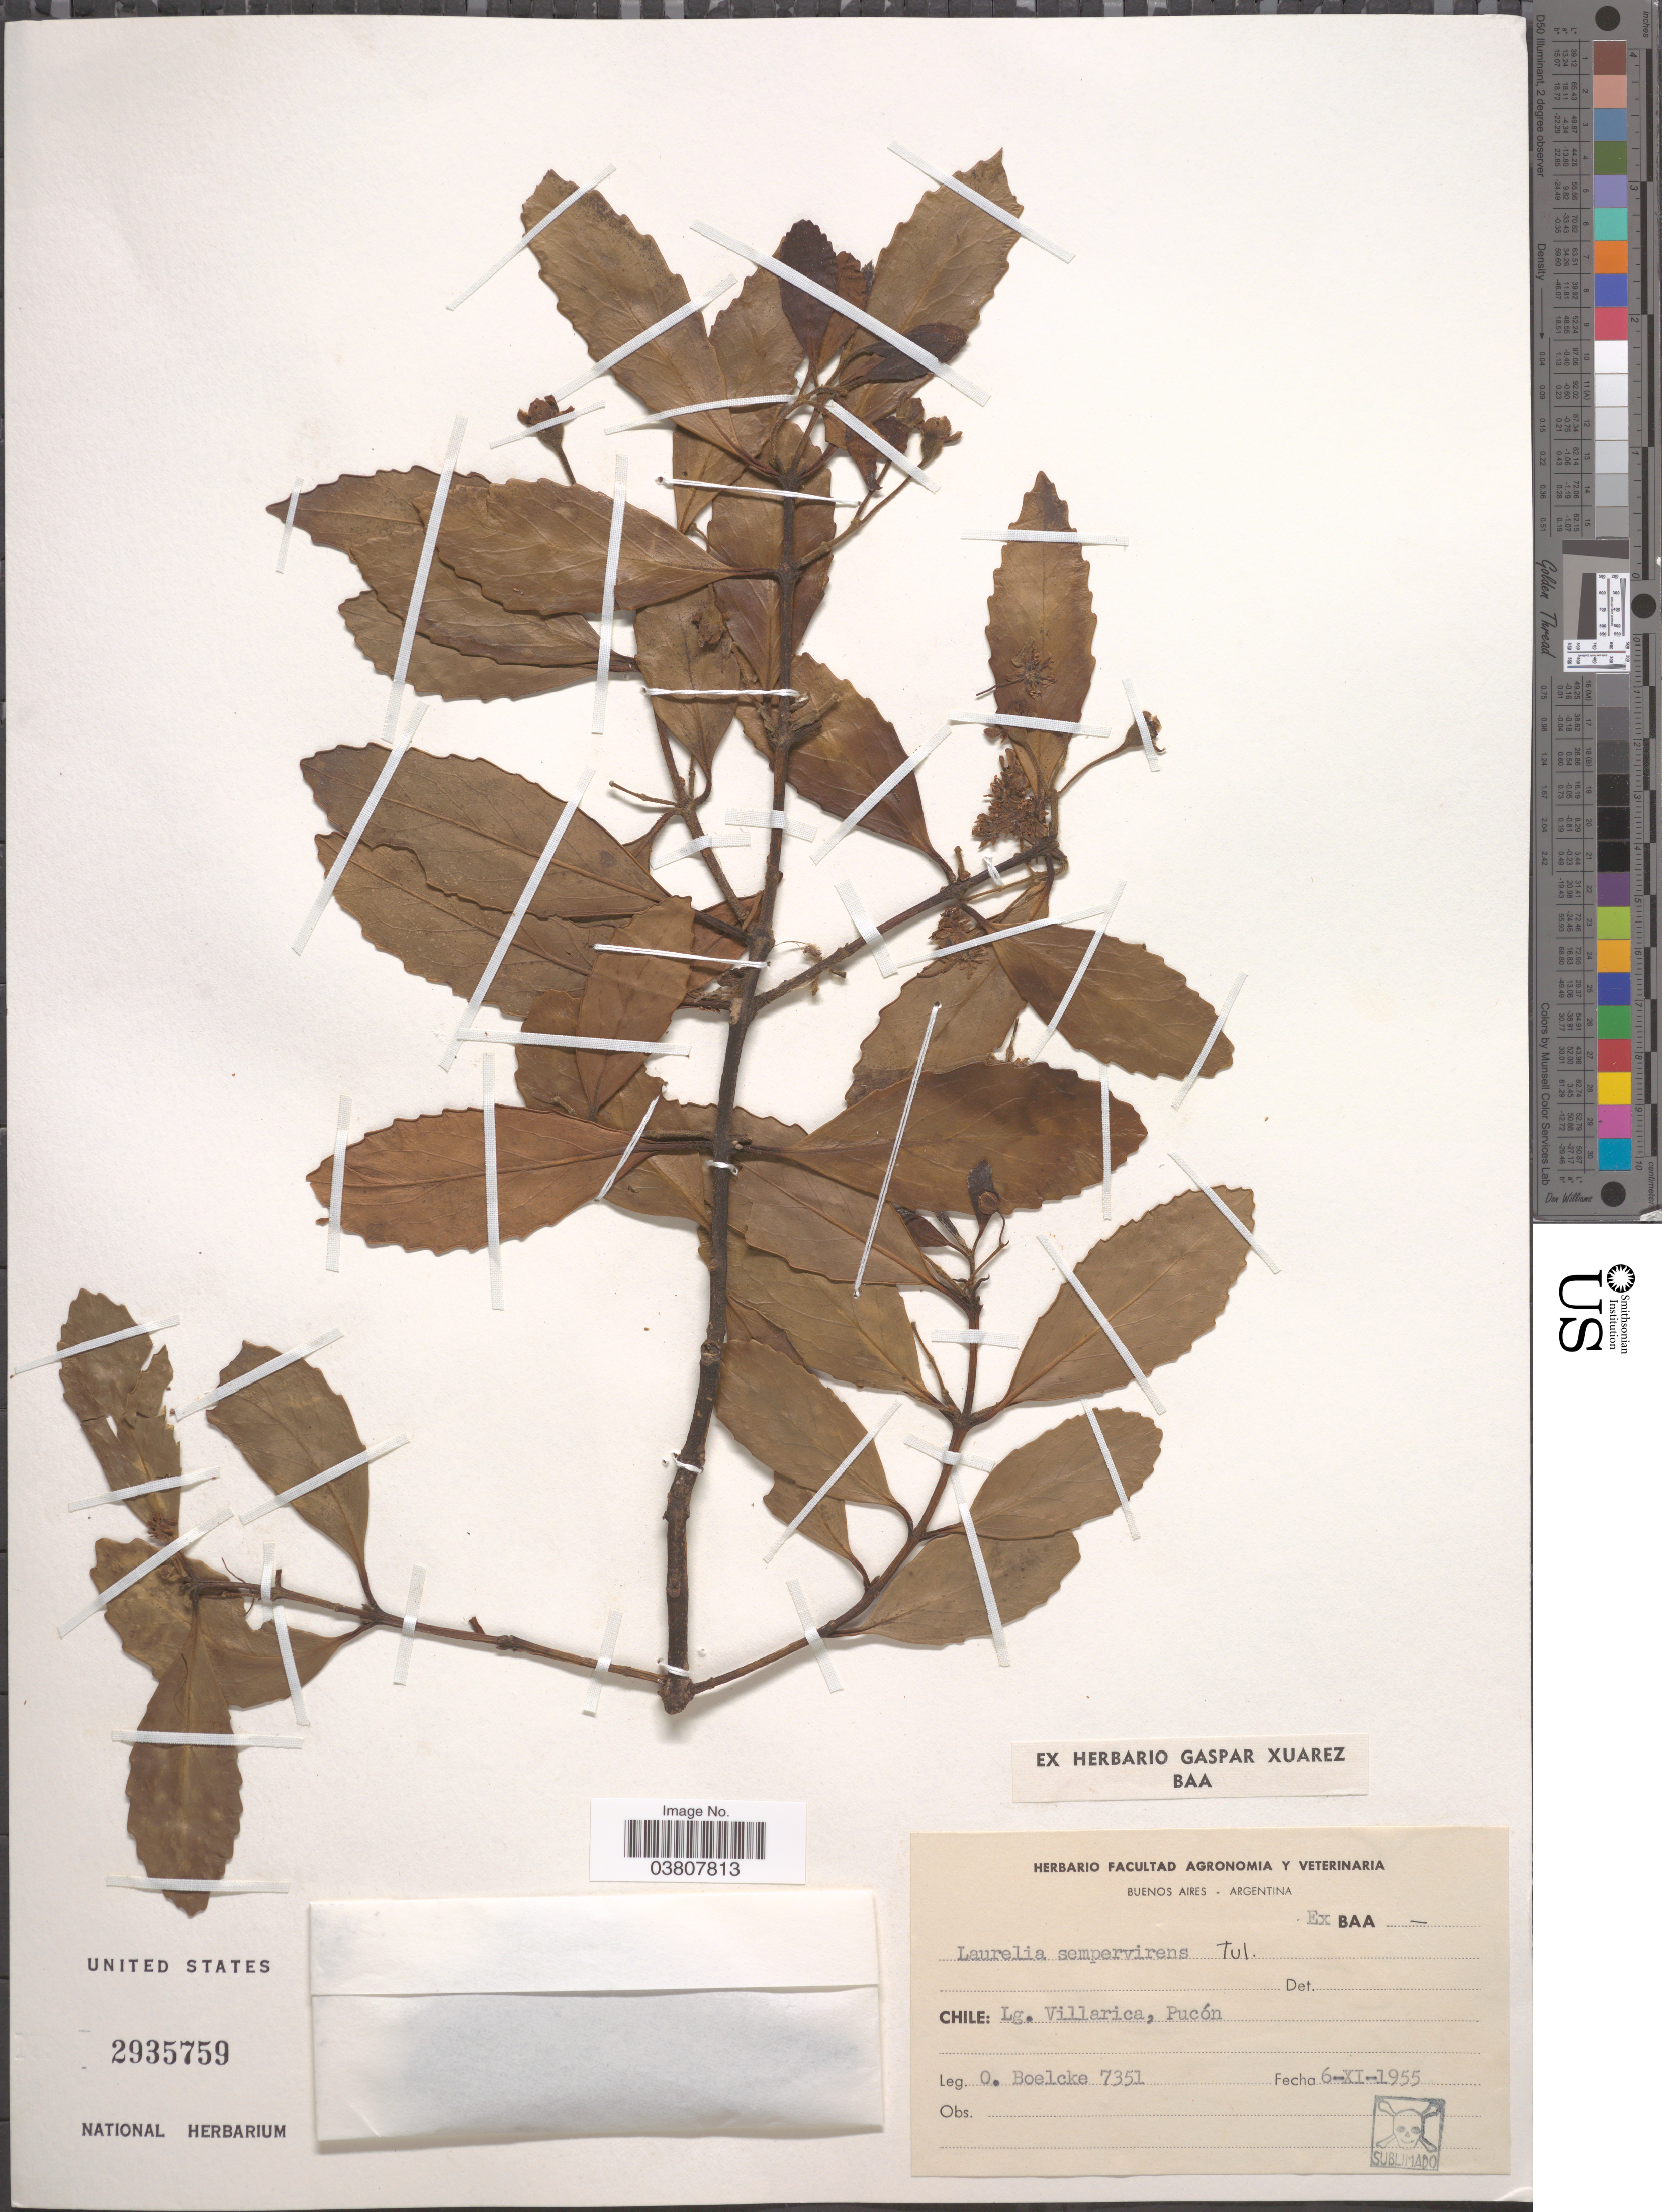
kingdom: Plantae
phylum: Tracheophyta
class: Magnoliopsida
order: Laurales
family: Atherospermataceae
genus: Laurelia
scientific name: Laurelia sempervirens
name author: (Ruiz & Pav.) Tul.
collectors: O. Boelcke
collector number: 7351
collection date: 1955-11-06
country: Chile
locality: Lg. Villarica, Pucón.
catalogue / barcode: US 2935759